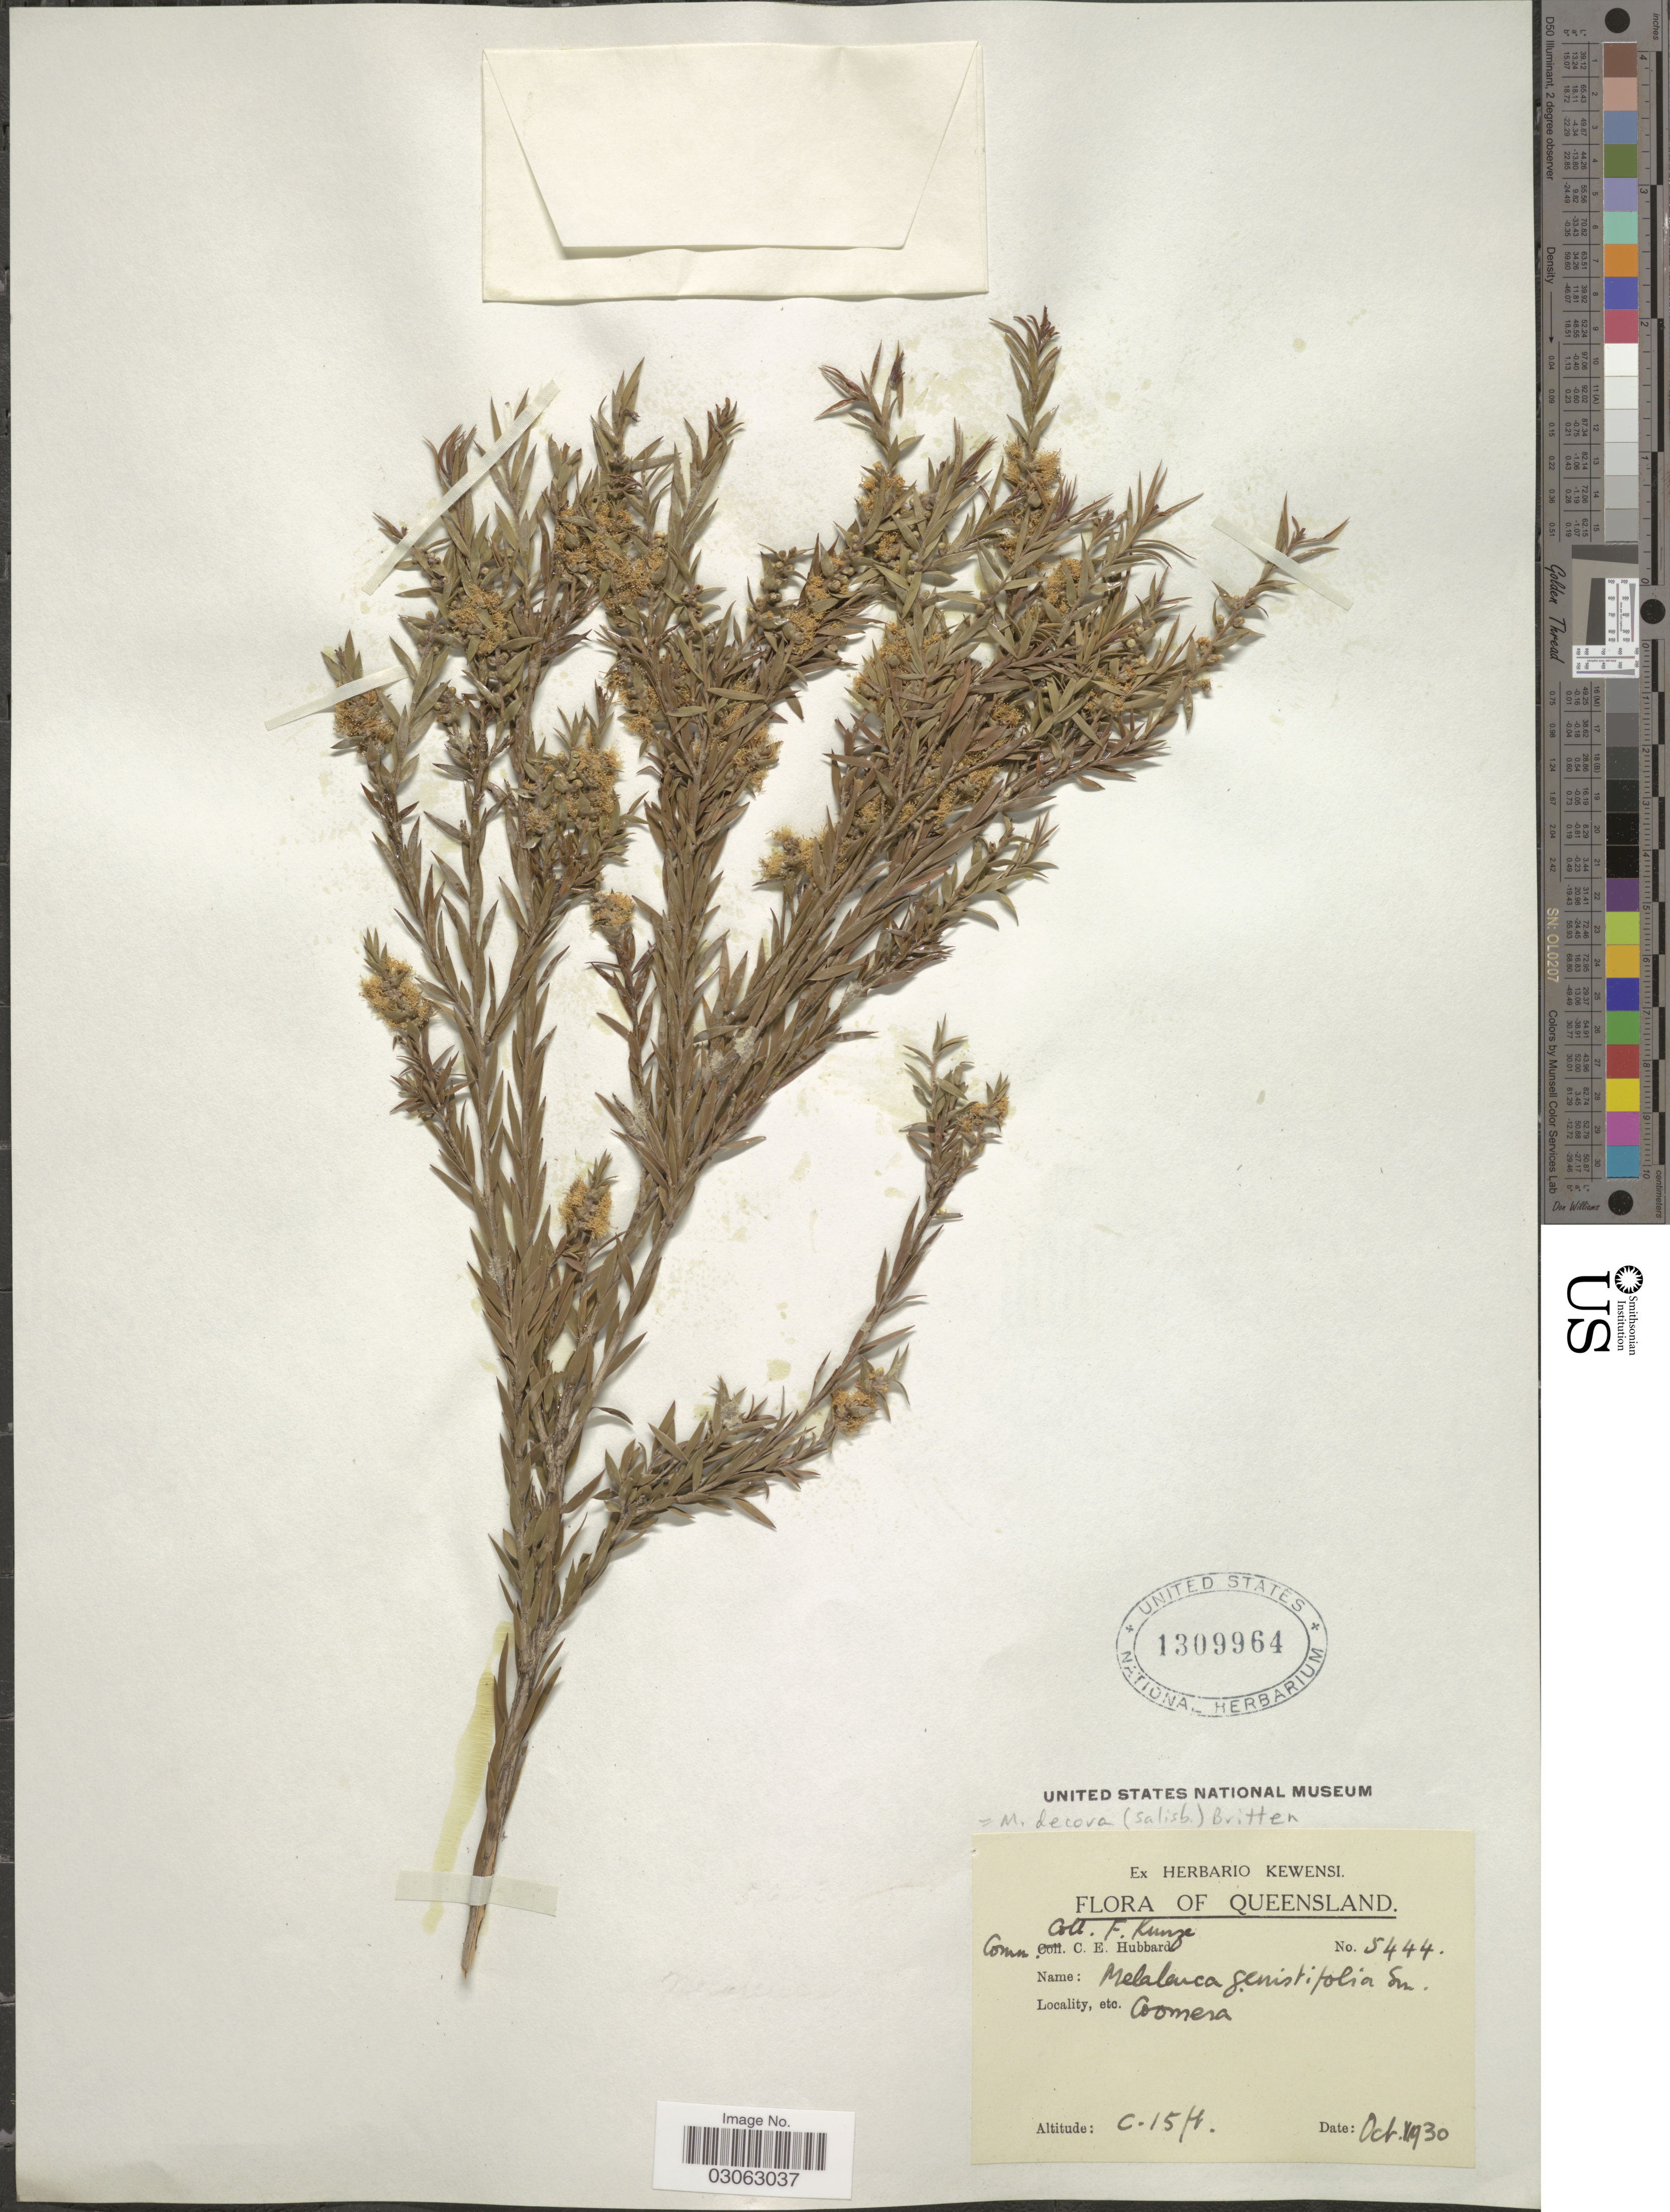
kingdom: Plantae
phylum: Tracheophyta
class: Magnoliopsida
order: Myrtales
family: Myrtaceae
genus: Melaleuca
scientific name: Melaleuca decora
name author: (Salisb.) Britten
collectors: F. Kunze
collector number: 5444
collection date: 1930-10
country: Australia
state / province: Queensland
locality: Coomera.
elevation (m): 5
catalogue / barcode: US 1309964